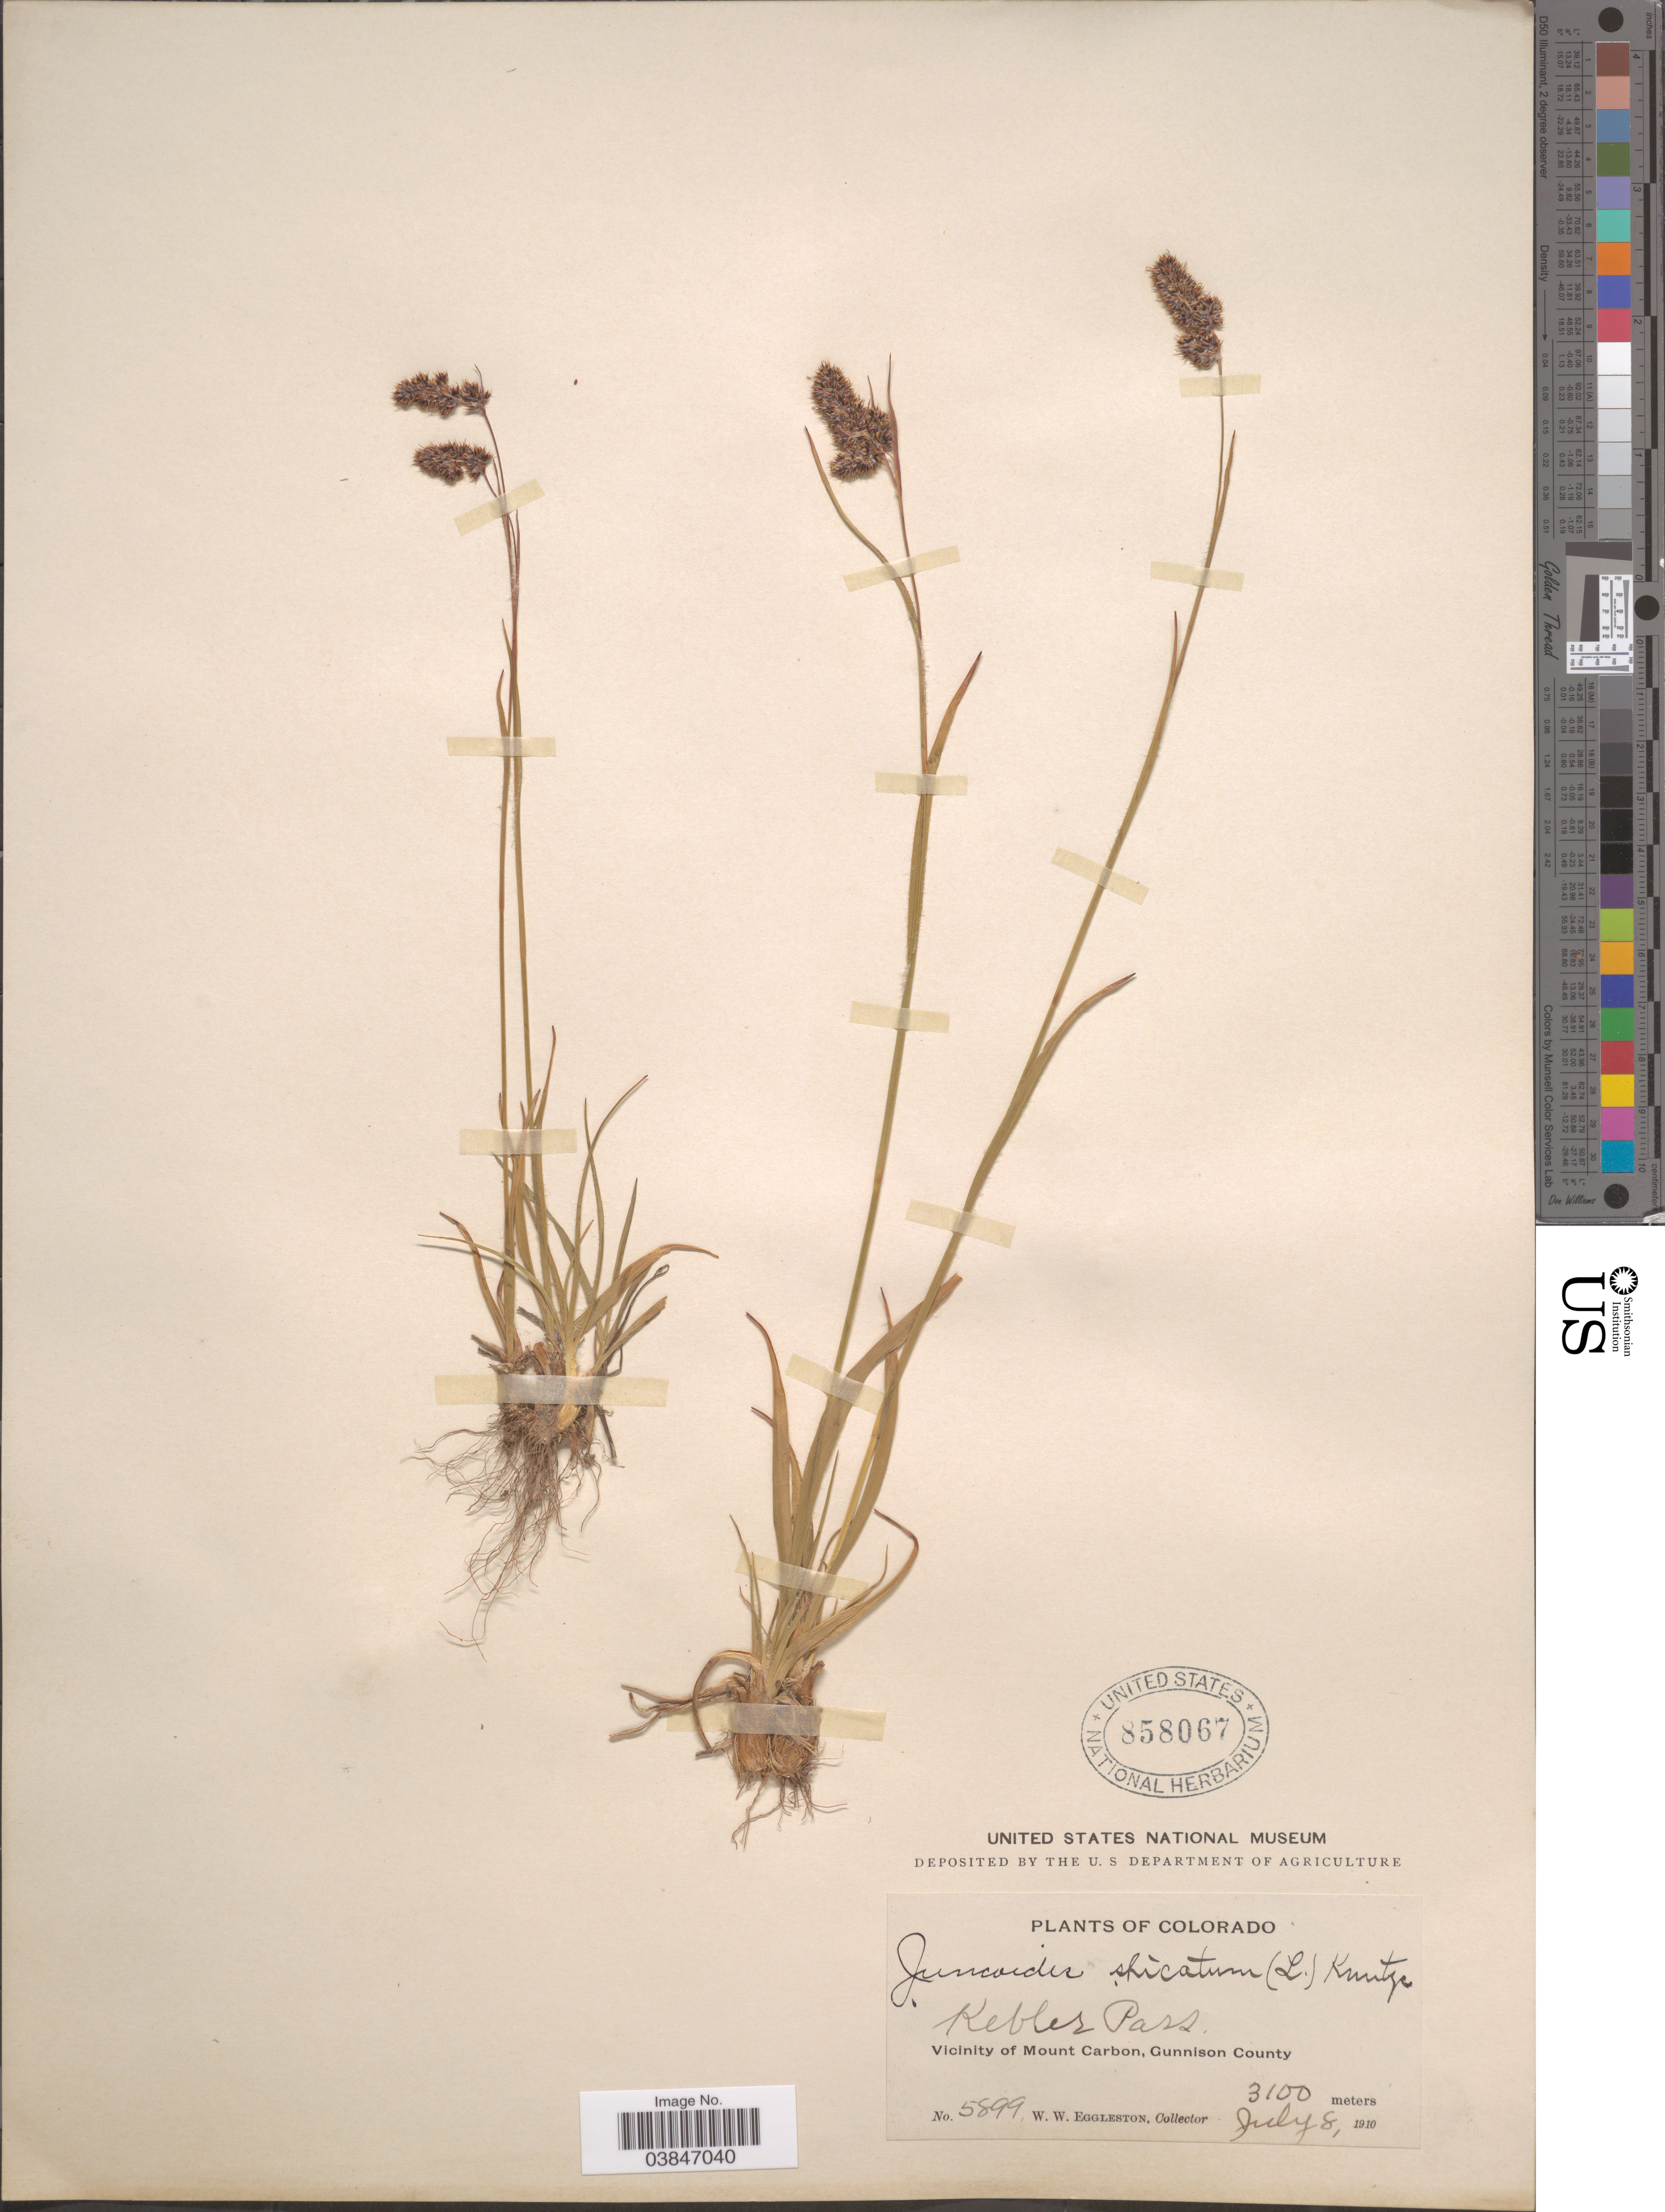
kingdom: Plantae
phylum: Tracheophyta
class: Liliopsida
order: Poales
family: Juncaceae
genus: Luzula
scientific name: Luzula spicata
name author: (L.) DC.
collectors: W. W. Eggleston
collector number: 5899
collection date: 1910-07-08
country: United States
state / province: Colorado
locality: Kebler Pass. Vicinity of Mount Carbon, Gunnison County.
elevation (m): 3100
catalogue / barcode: US 858067